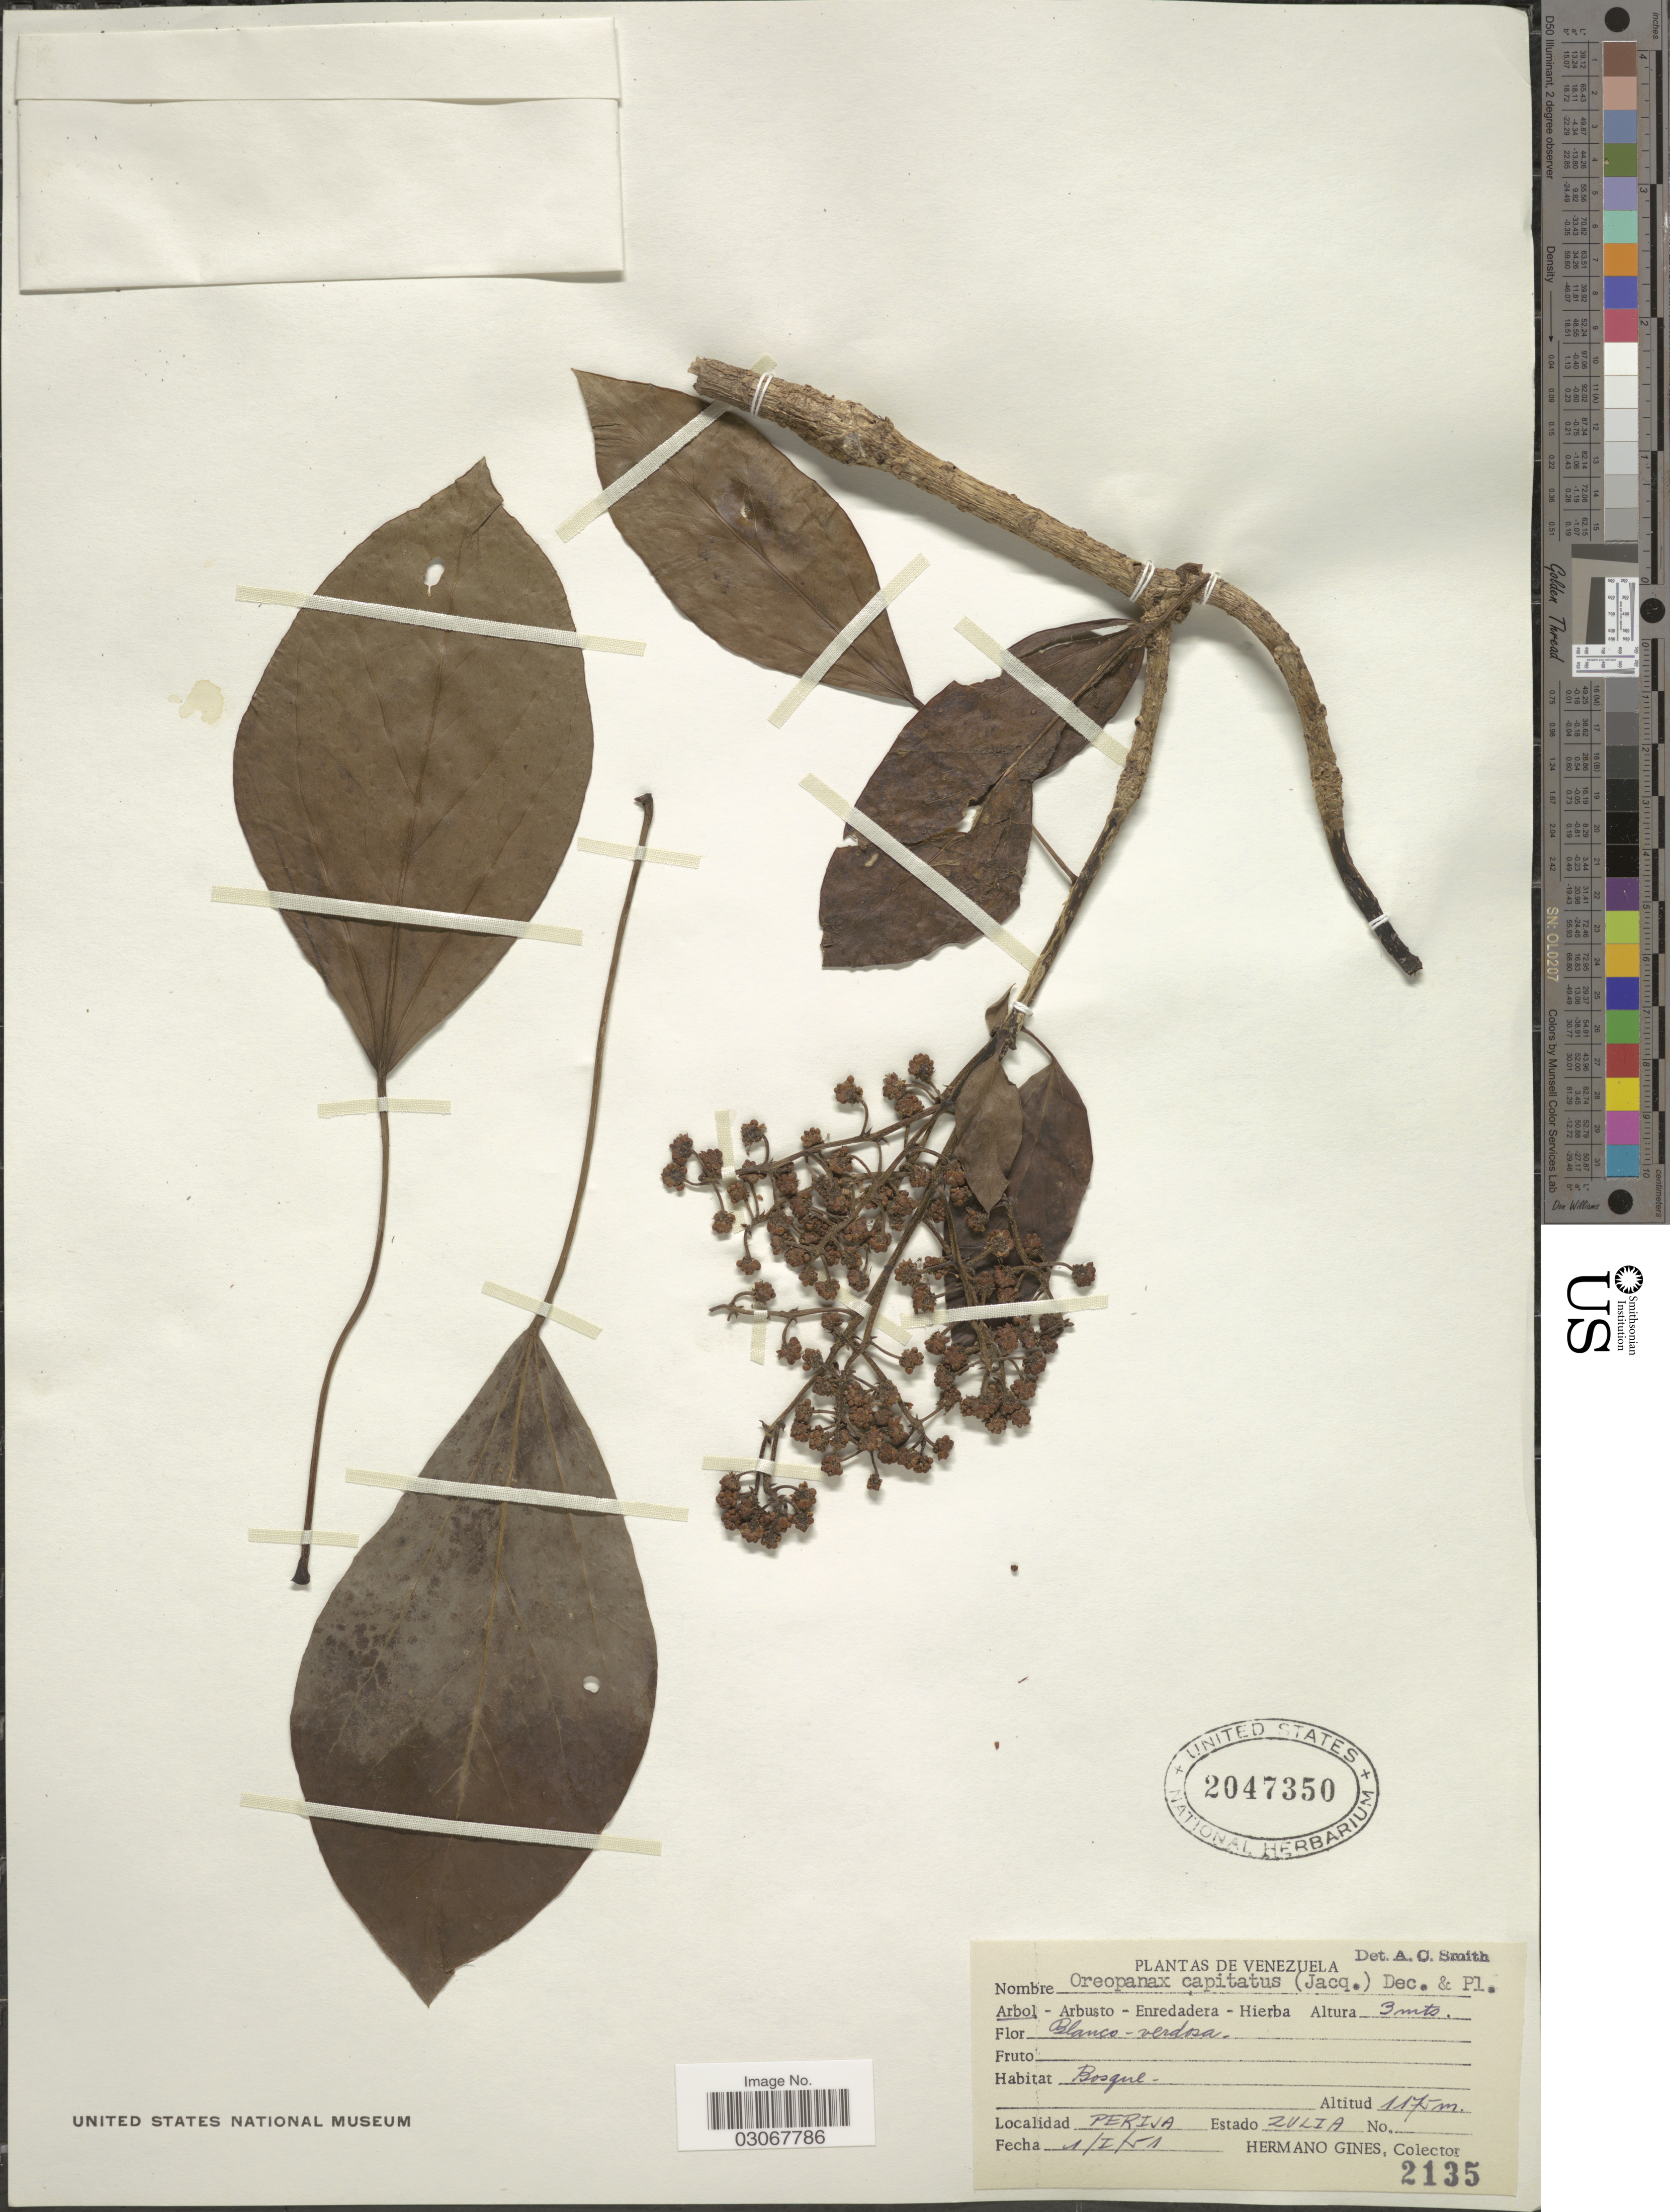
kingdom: Plantae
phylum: Tracheophyta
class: Magnoliopsida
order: Apiales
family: Araliaceae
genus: Oreopanax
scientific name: Oreopanax capitatus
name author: (Jacq.) Decne. & Planch.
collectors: Bro. Gines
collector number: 2135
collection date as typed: Transcribed d/m/y: 1/1/51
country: Venezuela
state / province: Zulia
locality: Perija.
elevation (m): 1175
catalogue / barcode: US 2047350